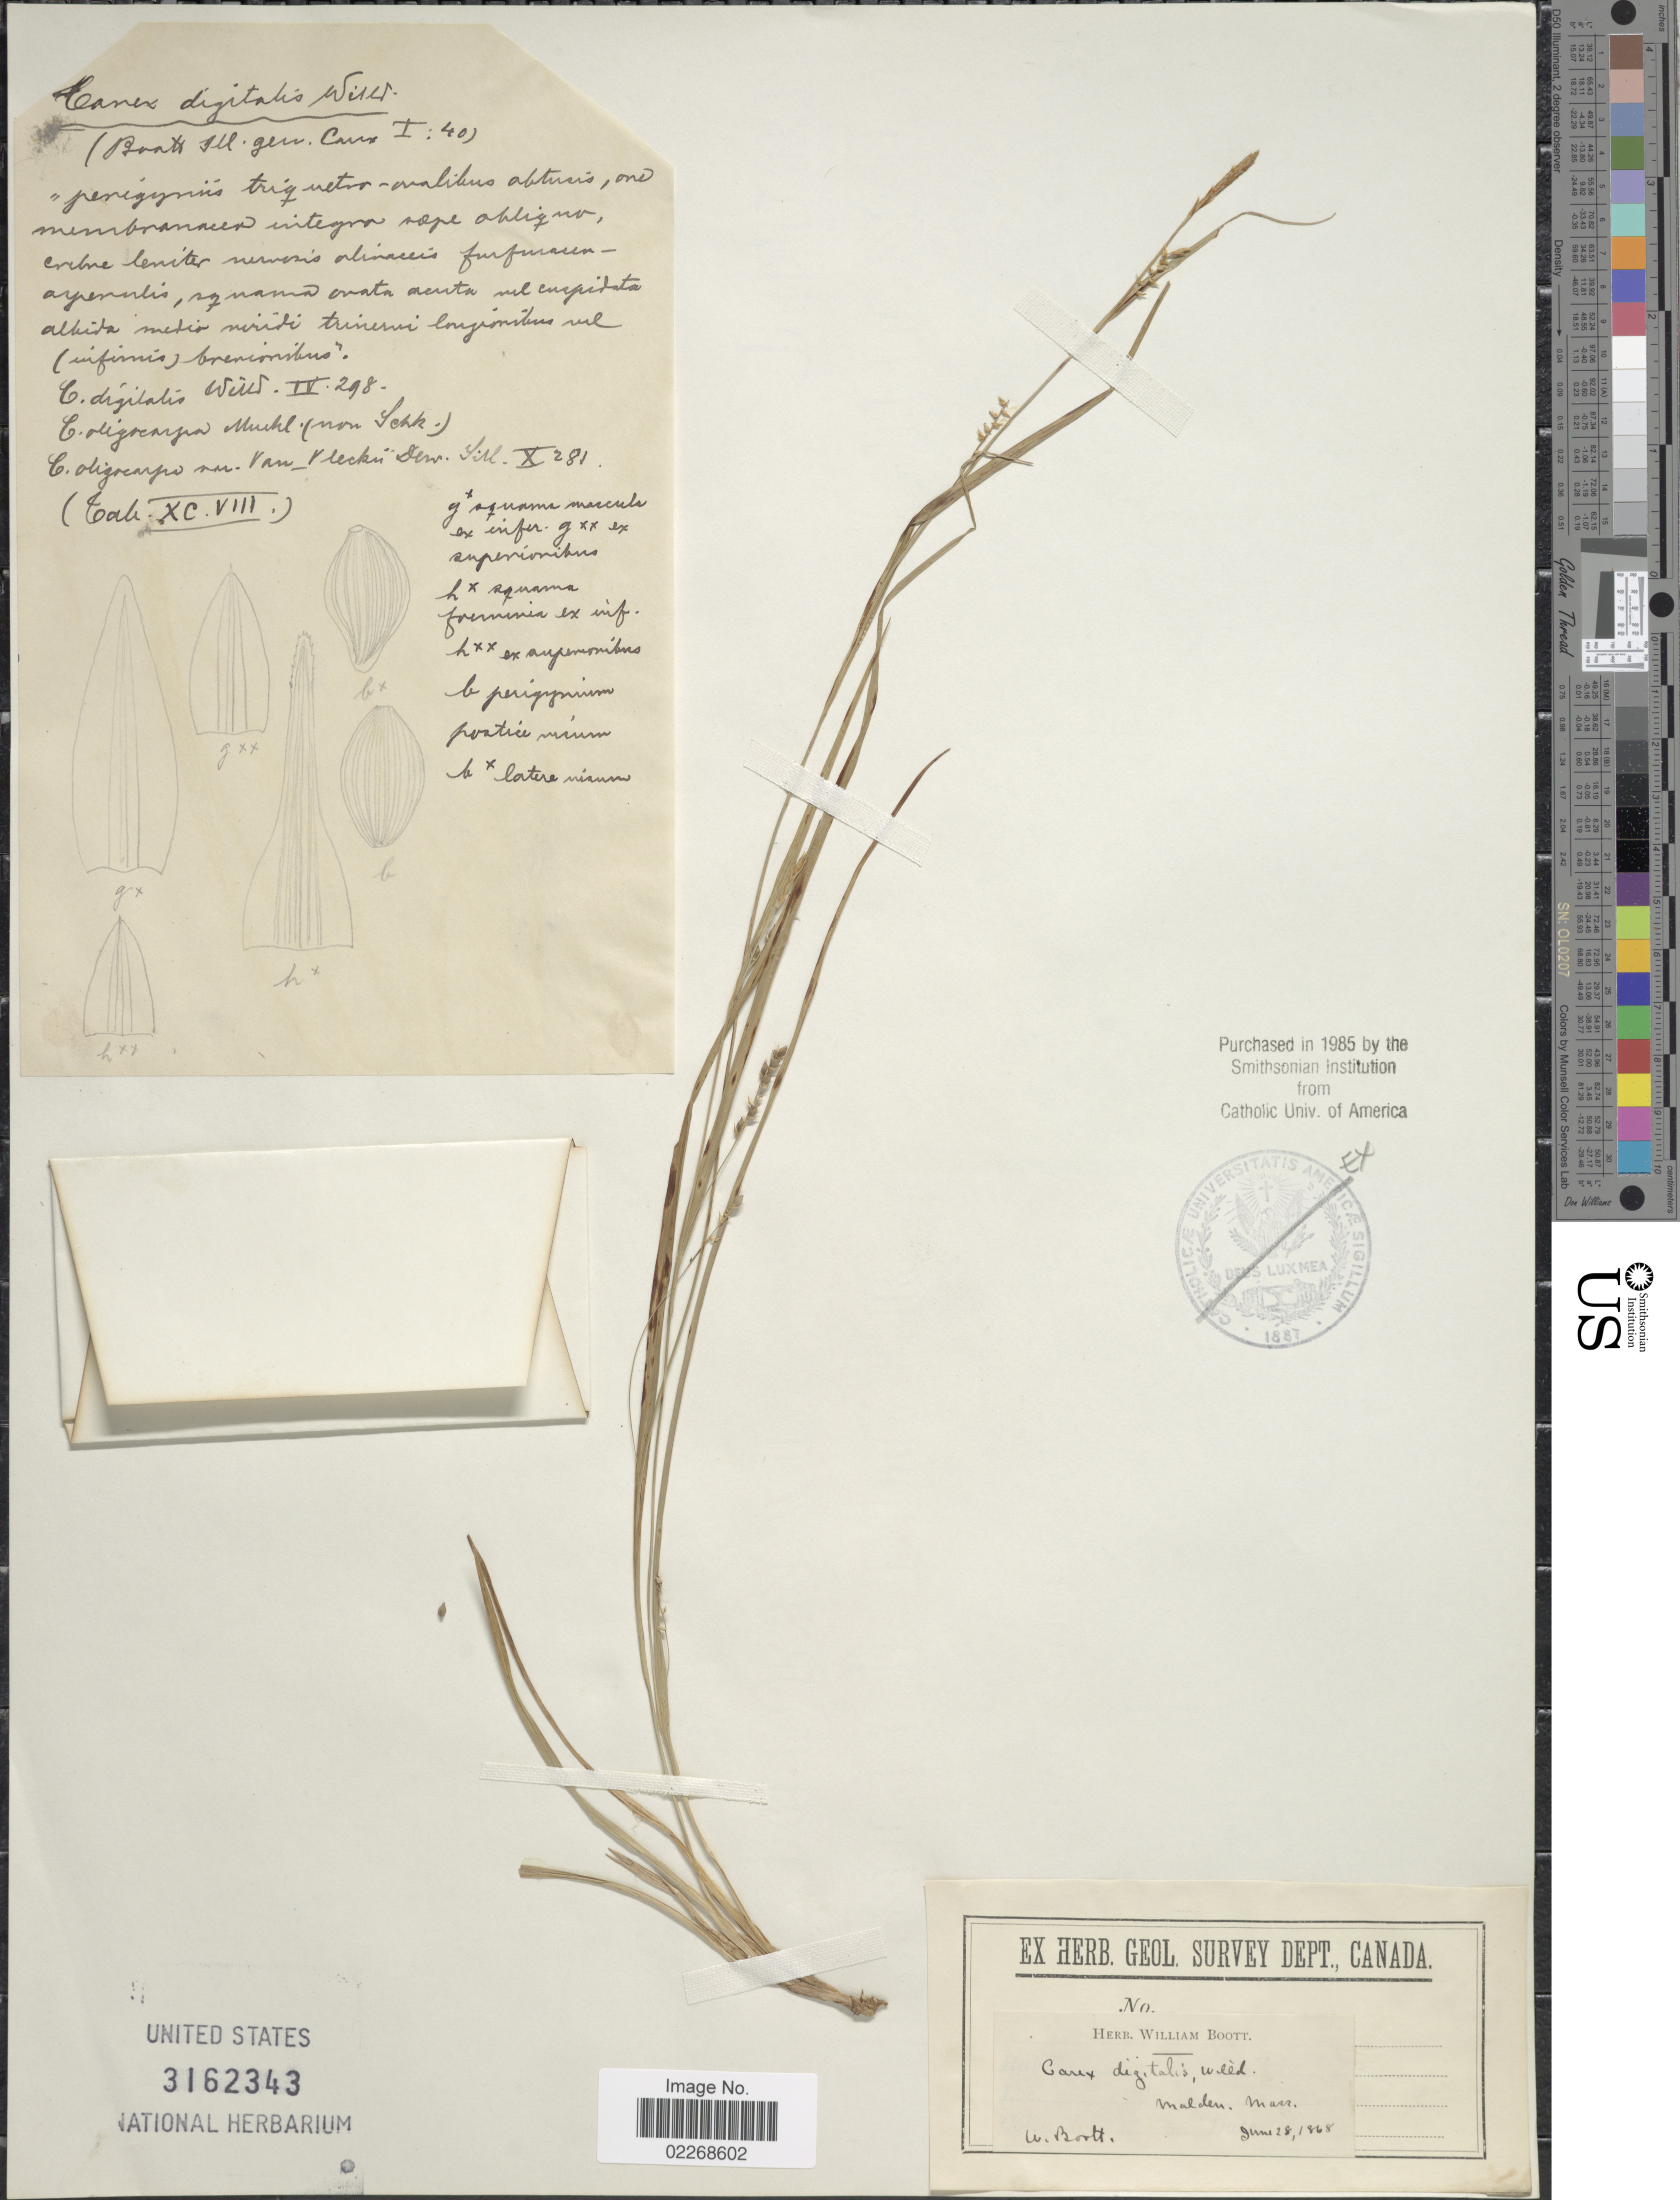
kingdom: Plantae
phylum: Tracheophyta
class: Liliopsida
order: Poales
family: Cyperaceae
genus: Carex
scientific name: Carex digitalis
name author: Willd.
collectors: W. Boott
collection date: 1868-06-28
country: United States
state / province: Massachusetts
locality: Malden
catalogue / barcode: US 3162343